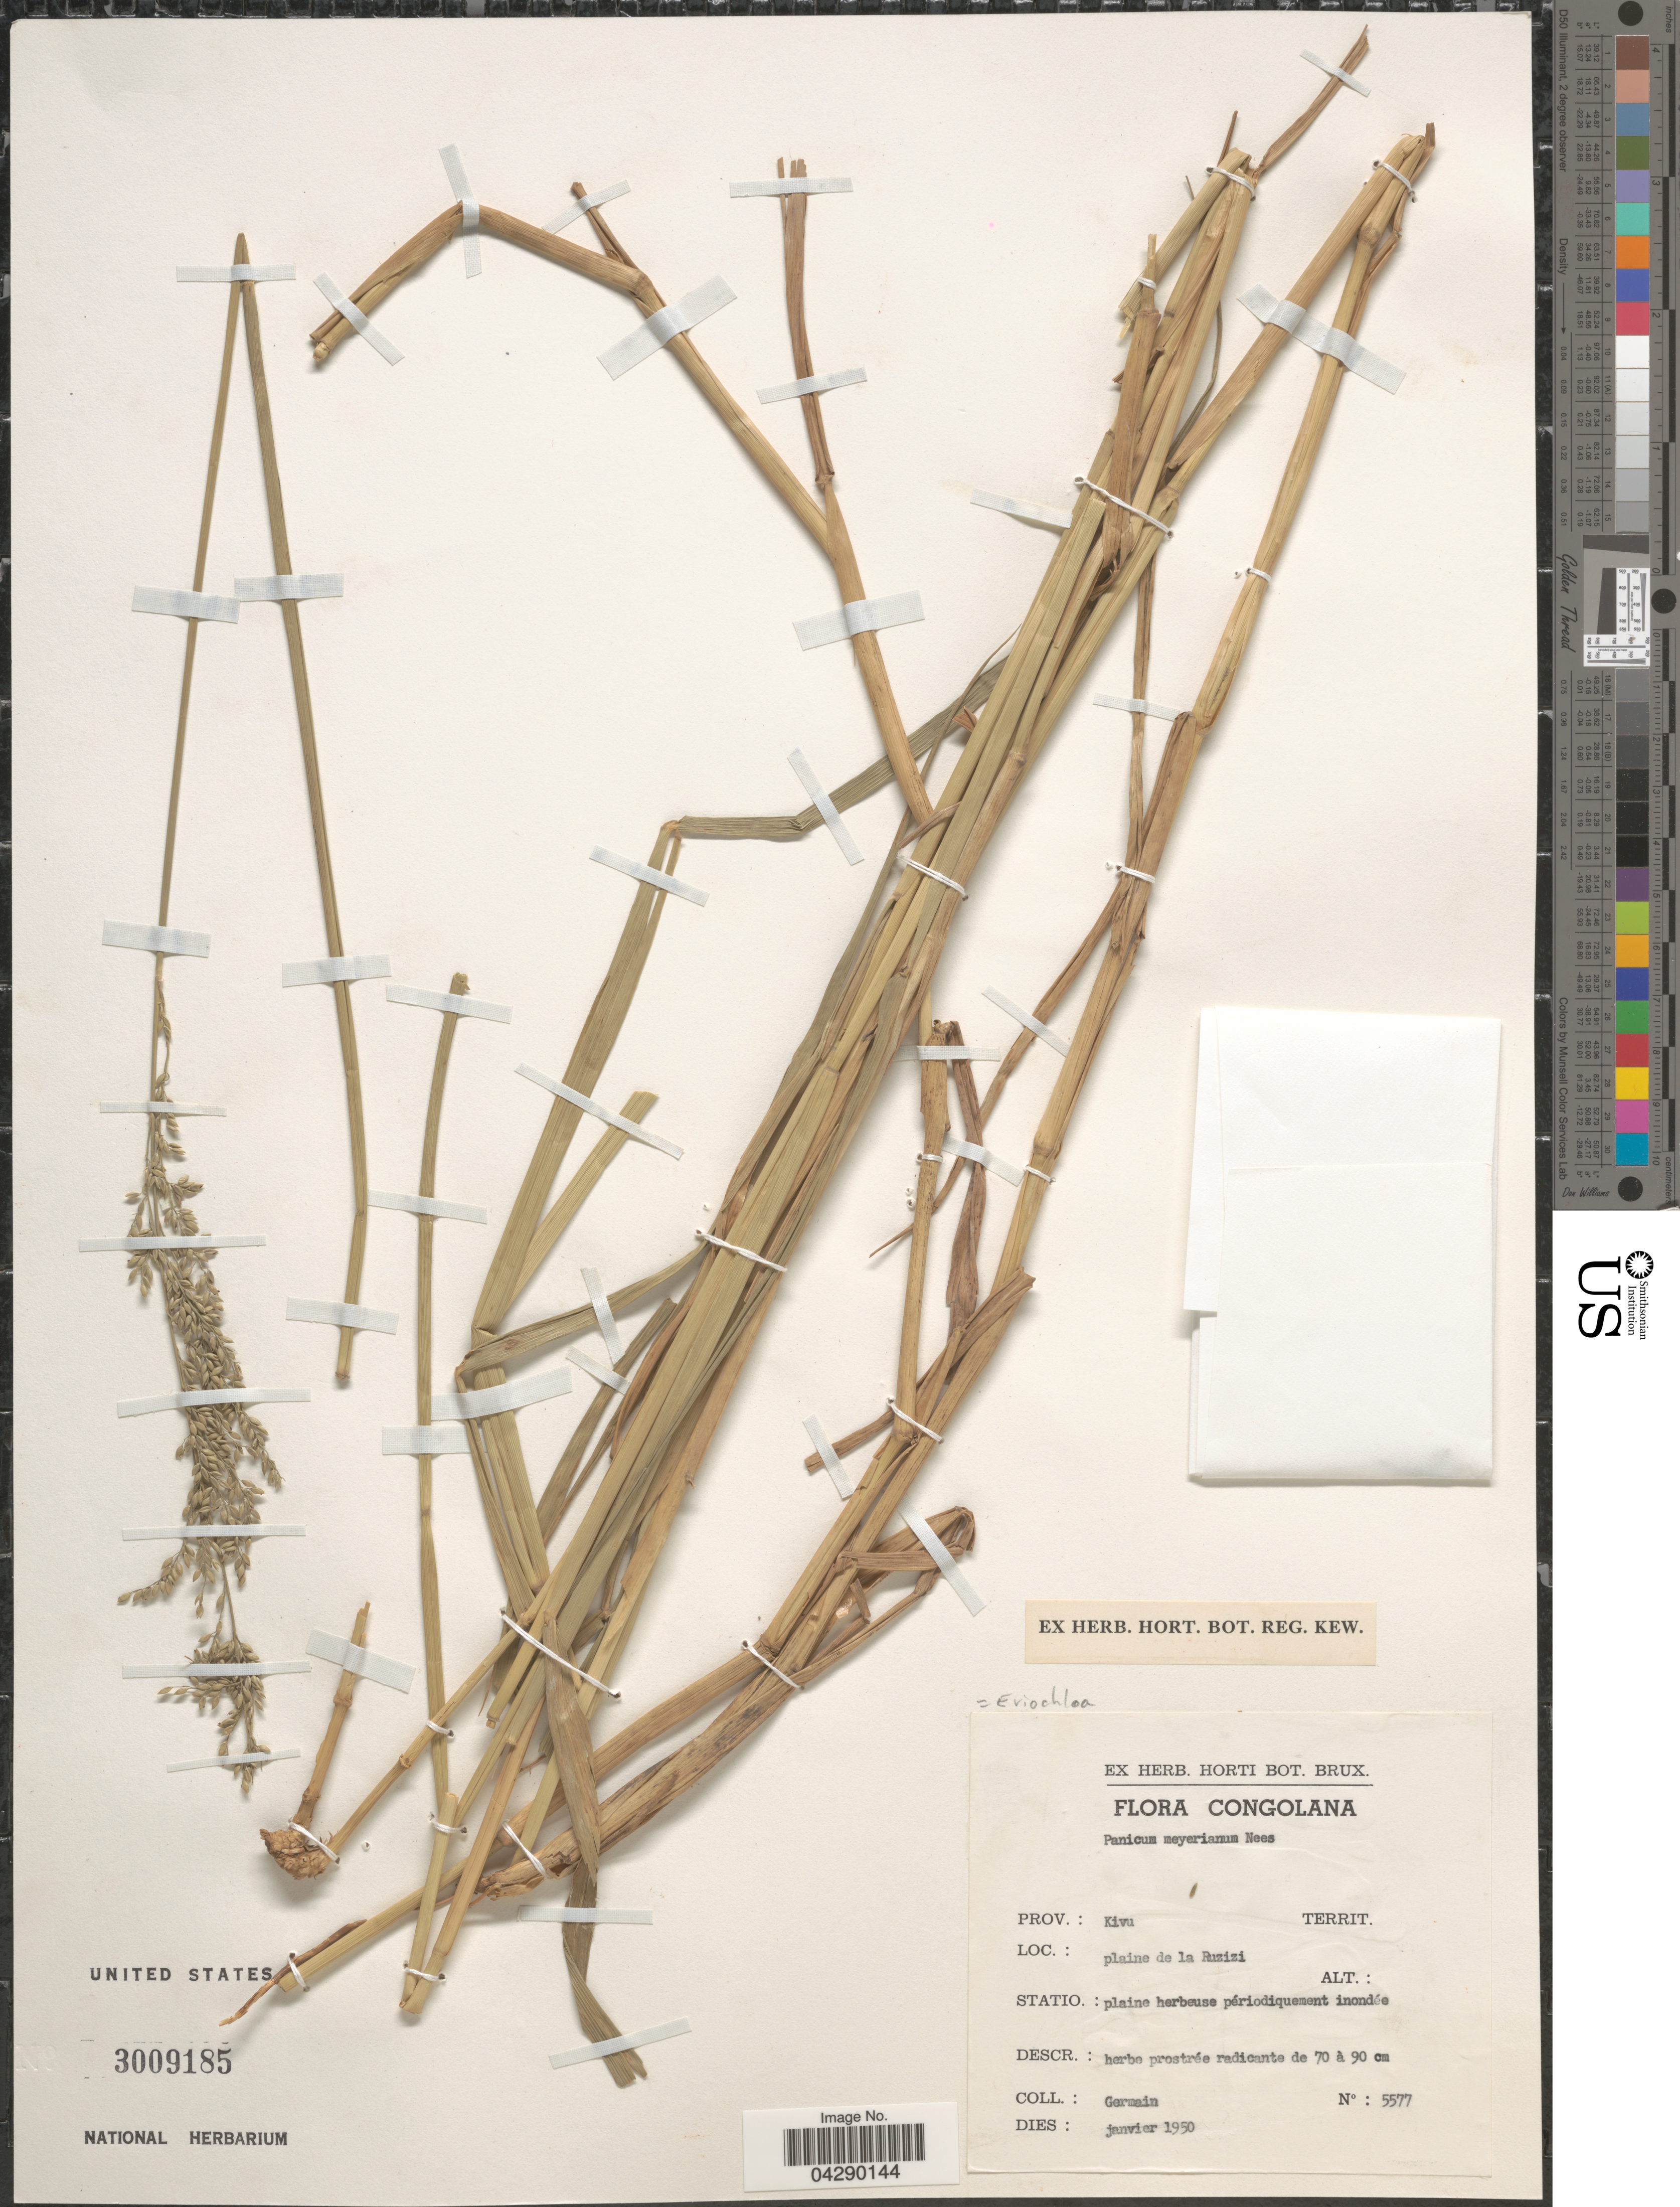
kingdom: Plantae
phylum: Tracheophyta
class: Liliopsida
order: Poales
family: Poaceae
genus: Eriochloa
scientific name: Eriochloa meyeriana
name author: (Nees) Pilg.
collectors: -. Germain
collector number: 5577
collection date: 1950-01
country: Congo, Democratic Republic of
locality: Congolana. Prov.: Kivu. Plaine de Ruzizi.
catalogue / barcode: US 3009185